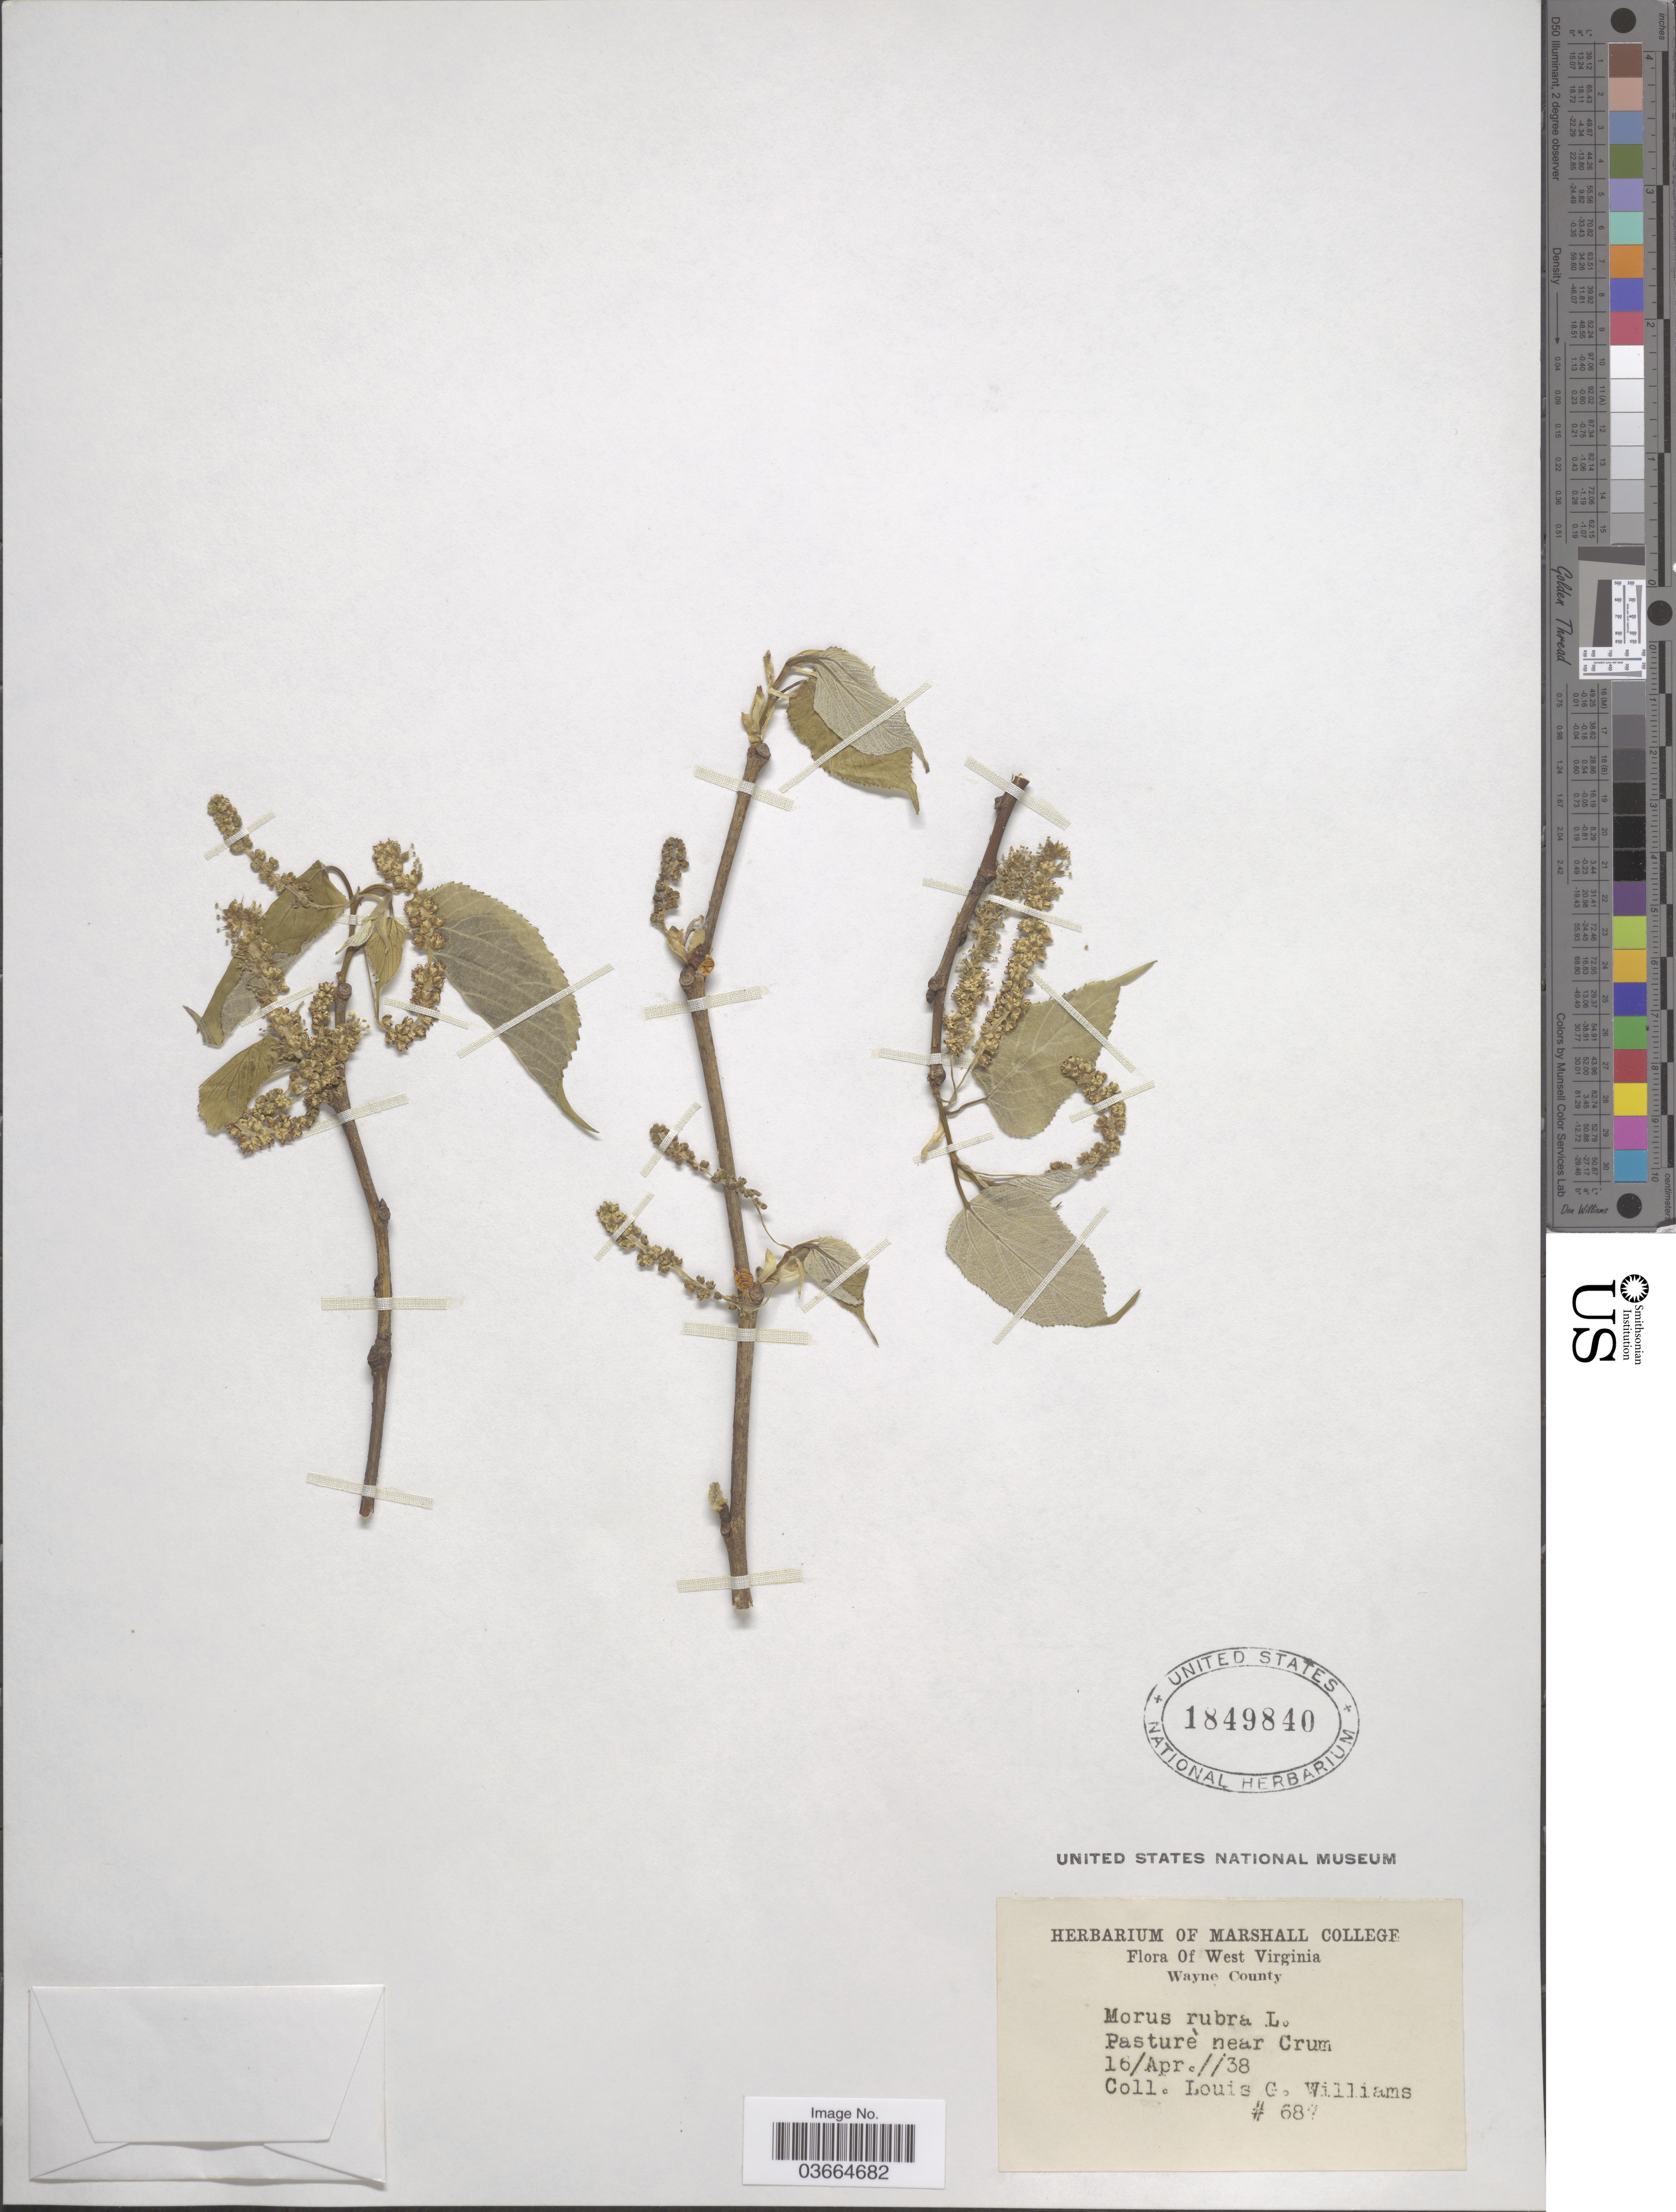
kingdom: Plantae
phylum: Tracheophyta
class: Magnoliopsida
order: Rosales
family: Moraceae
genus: Morus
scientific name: Morus rubra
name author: L.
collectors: L. G. Williams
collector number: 687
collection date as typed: Transcribed d/m/y: 16/4/38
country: United States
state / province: West Virginia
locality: Pasturè near Crum.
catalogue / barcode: US 1849840